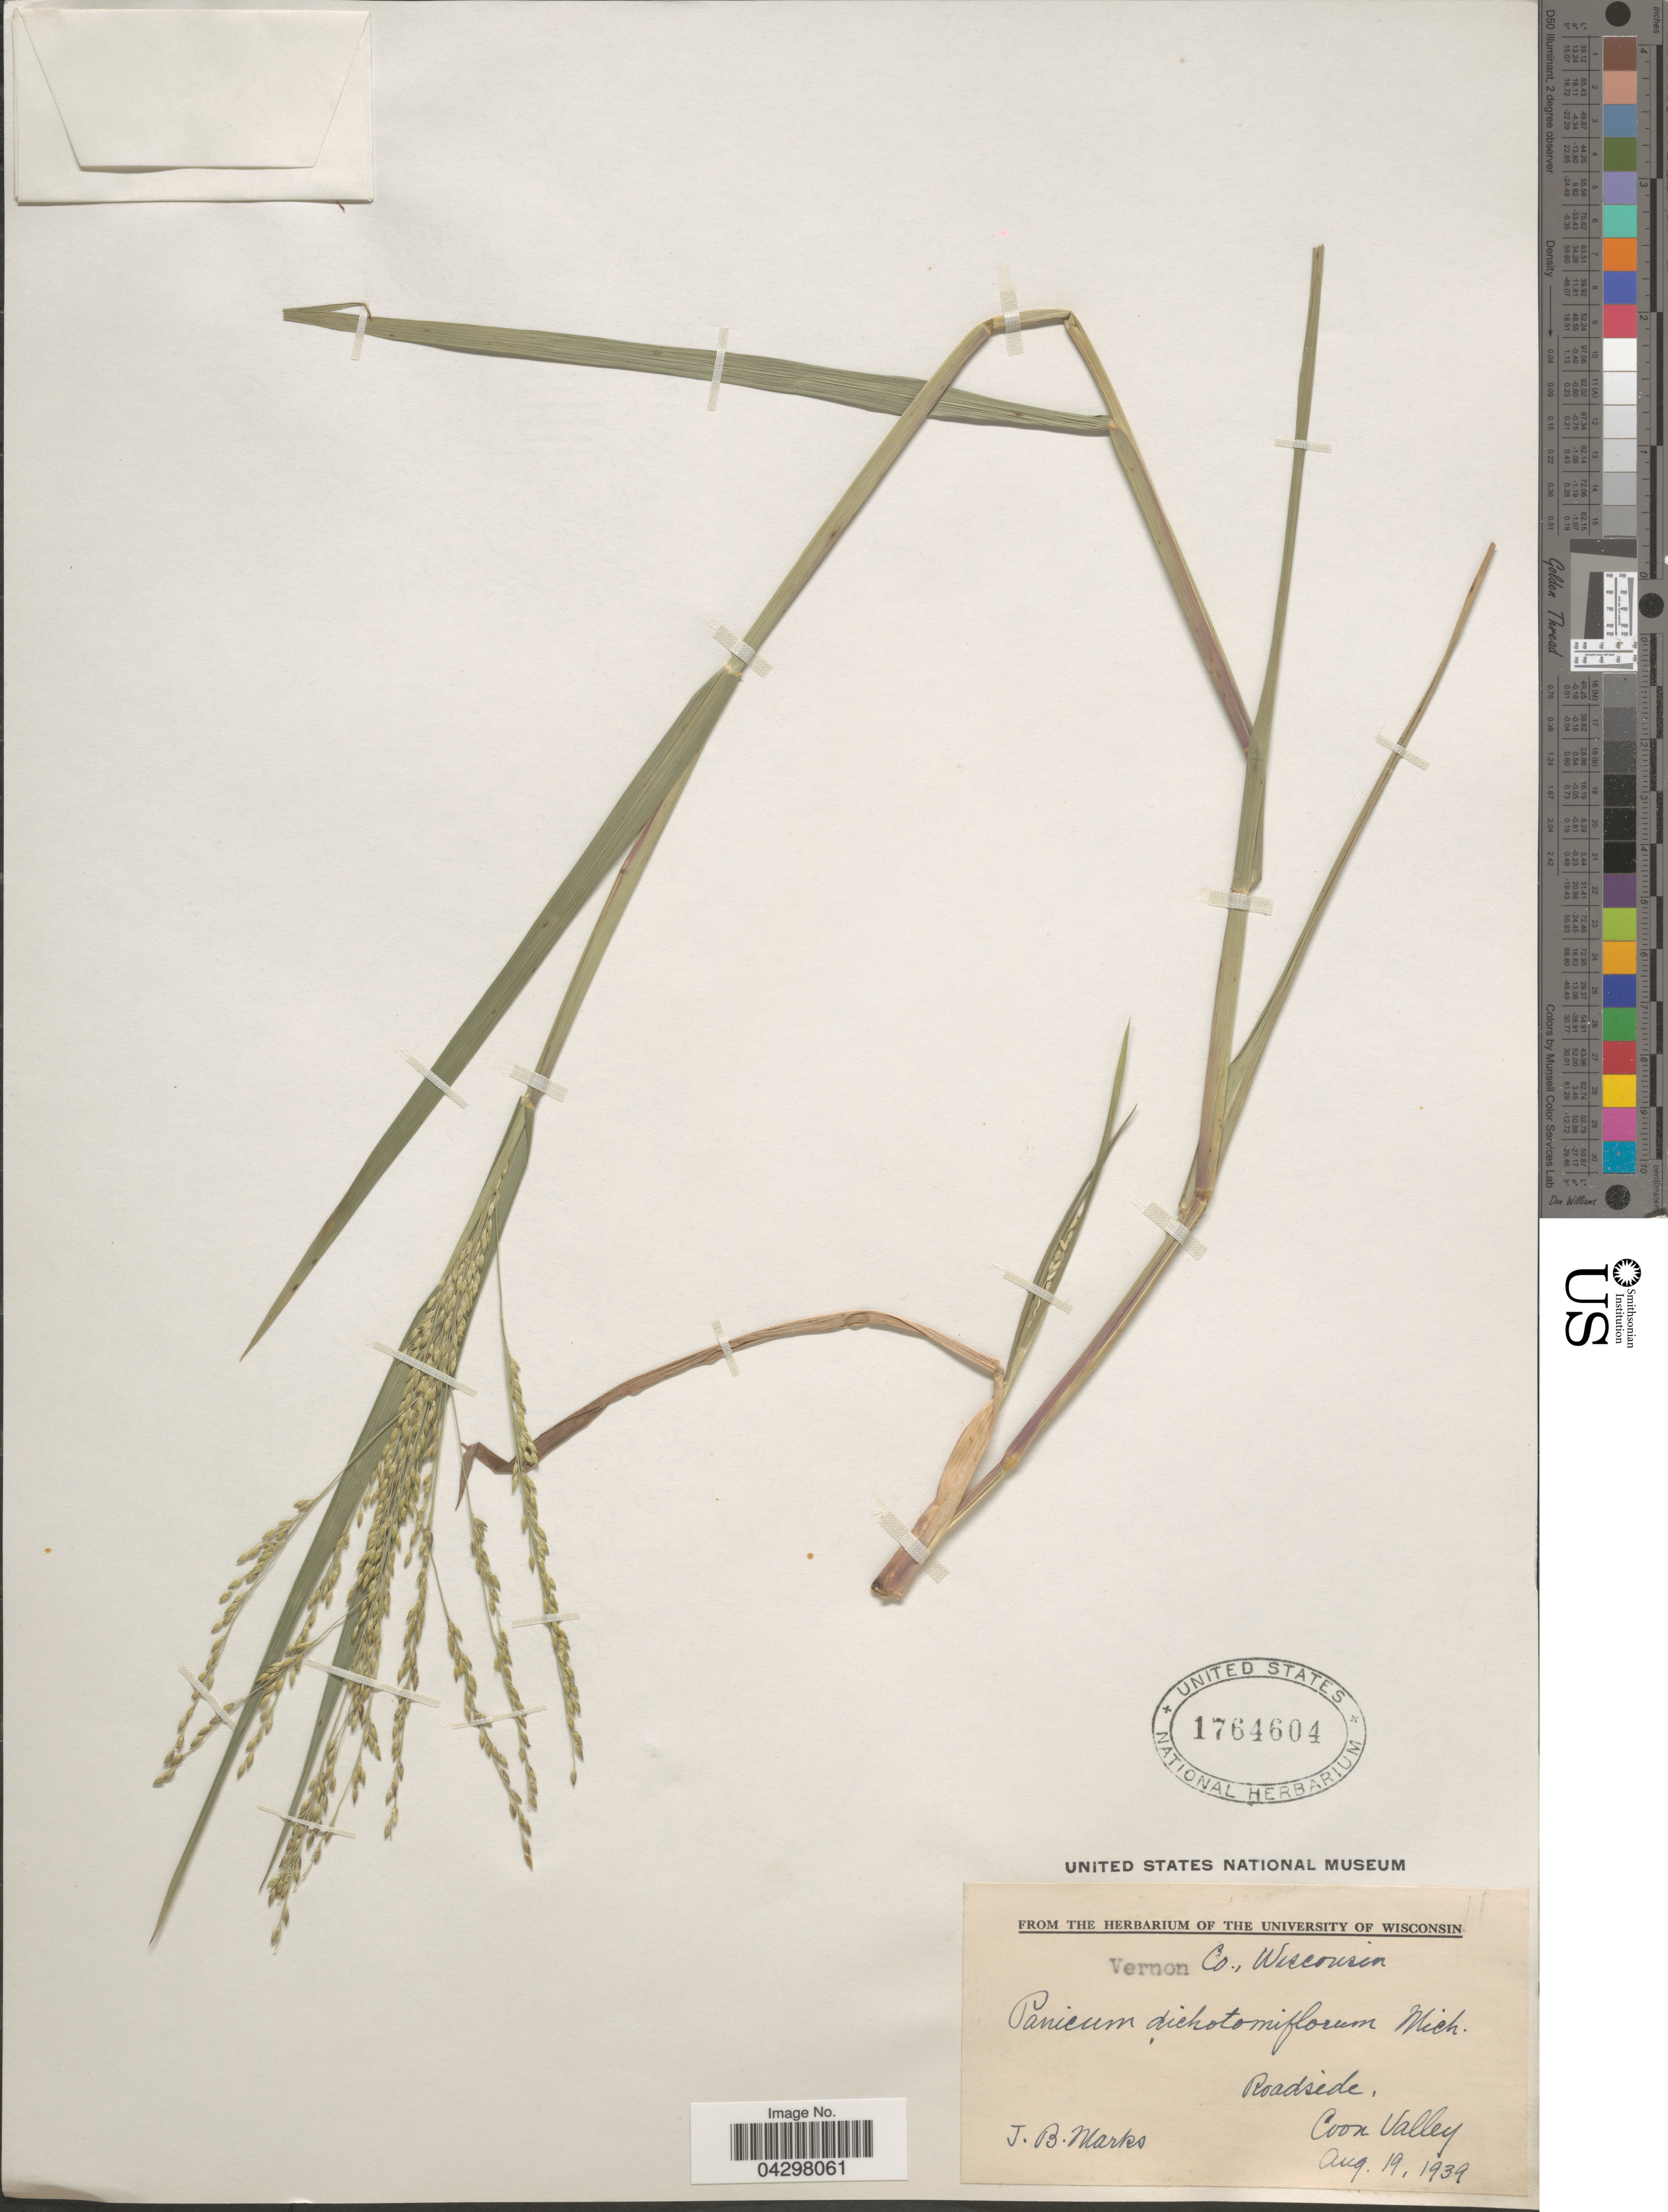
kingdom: Plantae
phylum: Tracheophyta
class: Liliopsida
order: Poales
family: Poaceae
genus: Panicum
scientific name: Panicum dichotomiflorum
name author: Michx.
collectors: J. Marks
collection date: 1939-08-19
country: United States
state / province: Wisconsin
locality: Vernon Co. Roadside, Coon Valley.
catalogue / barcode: US 1764604